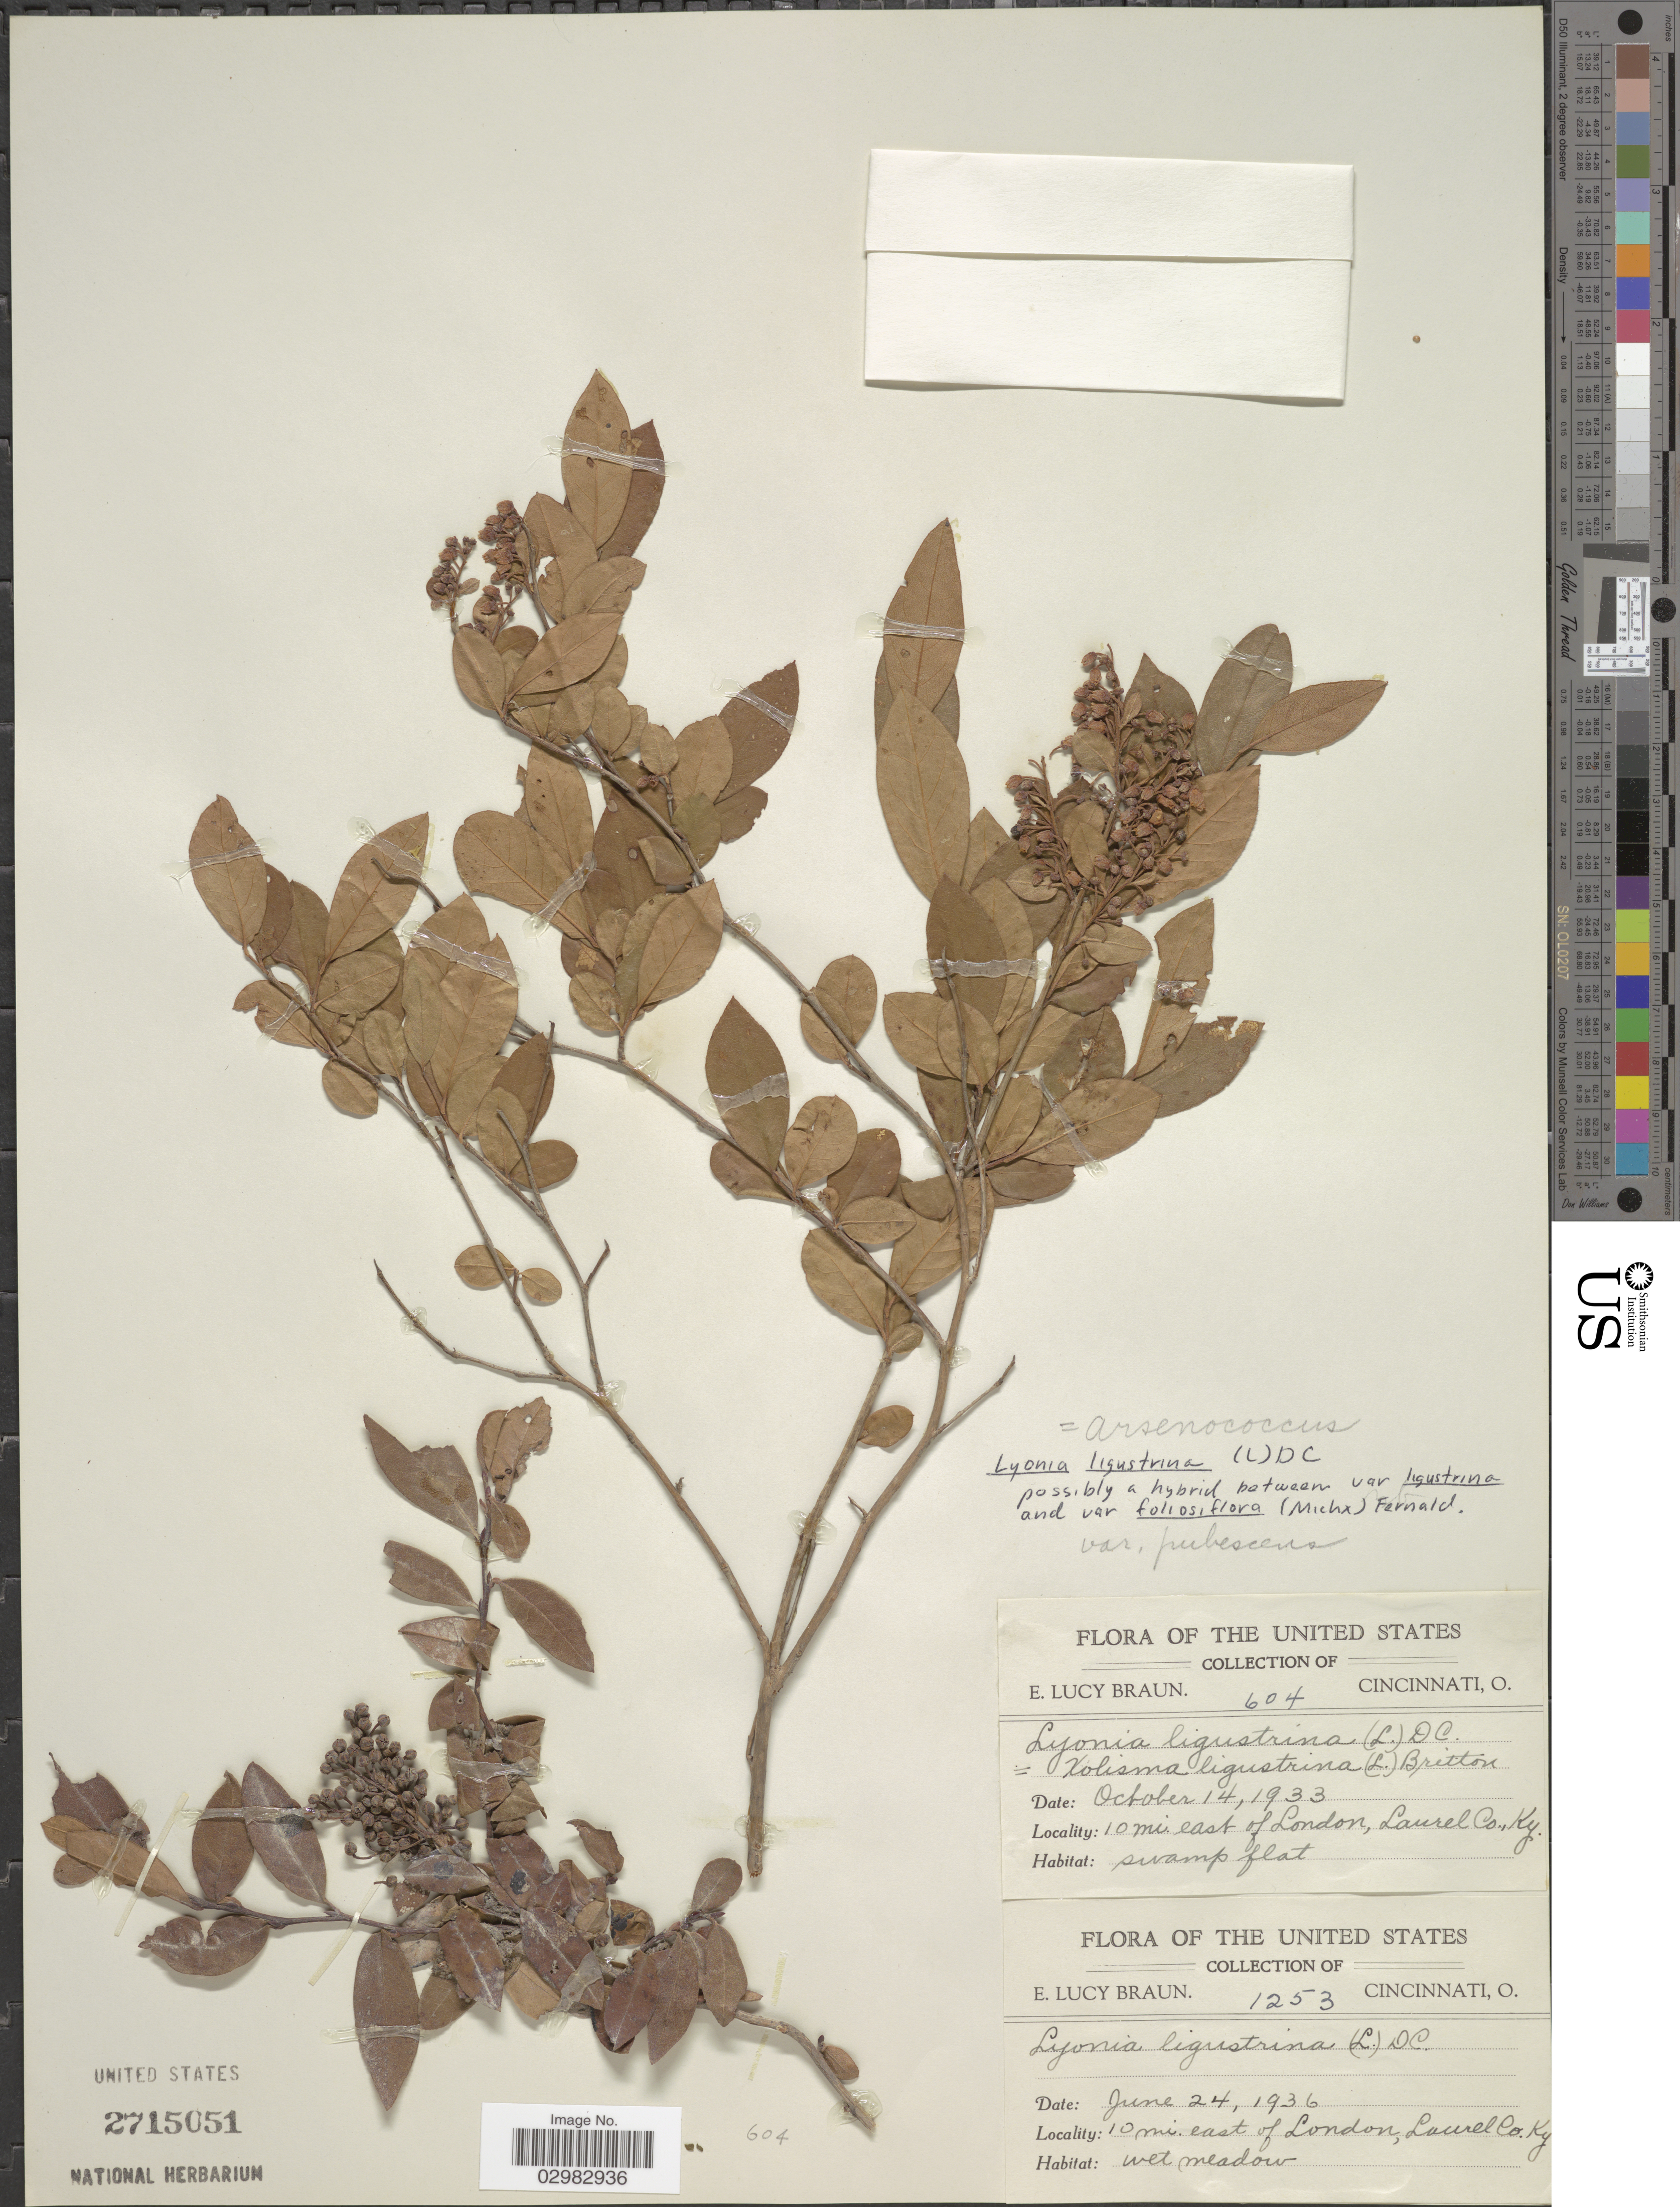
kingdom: Plantae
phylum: Tracheophyta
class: Magnoliopsida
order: Ericales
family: Ericaceae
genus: Lyonia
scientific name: Lyonia ligustrina var. ligustrina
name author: (L.) DC.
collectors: E. L. Braun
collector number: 604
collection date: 1933-10-14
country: United States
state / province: Kentucky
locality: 10 mi. east of London, Laurel Co.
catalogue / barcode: US 2715051